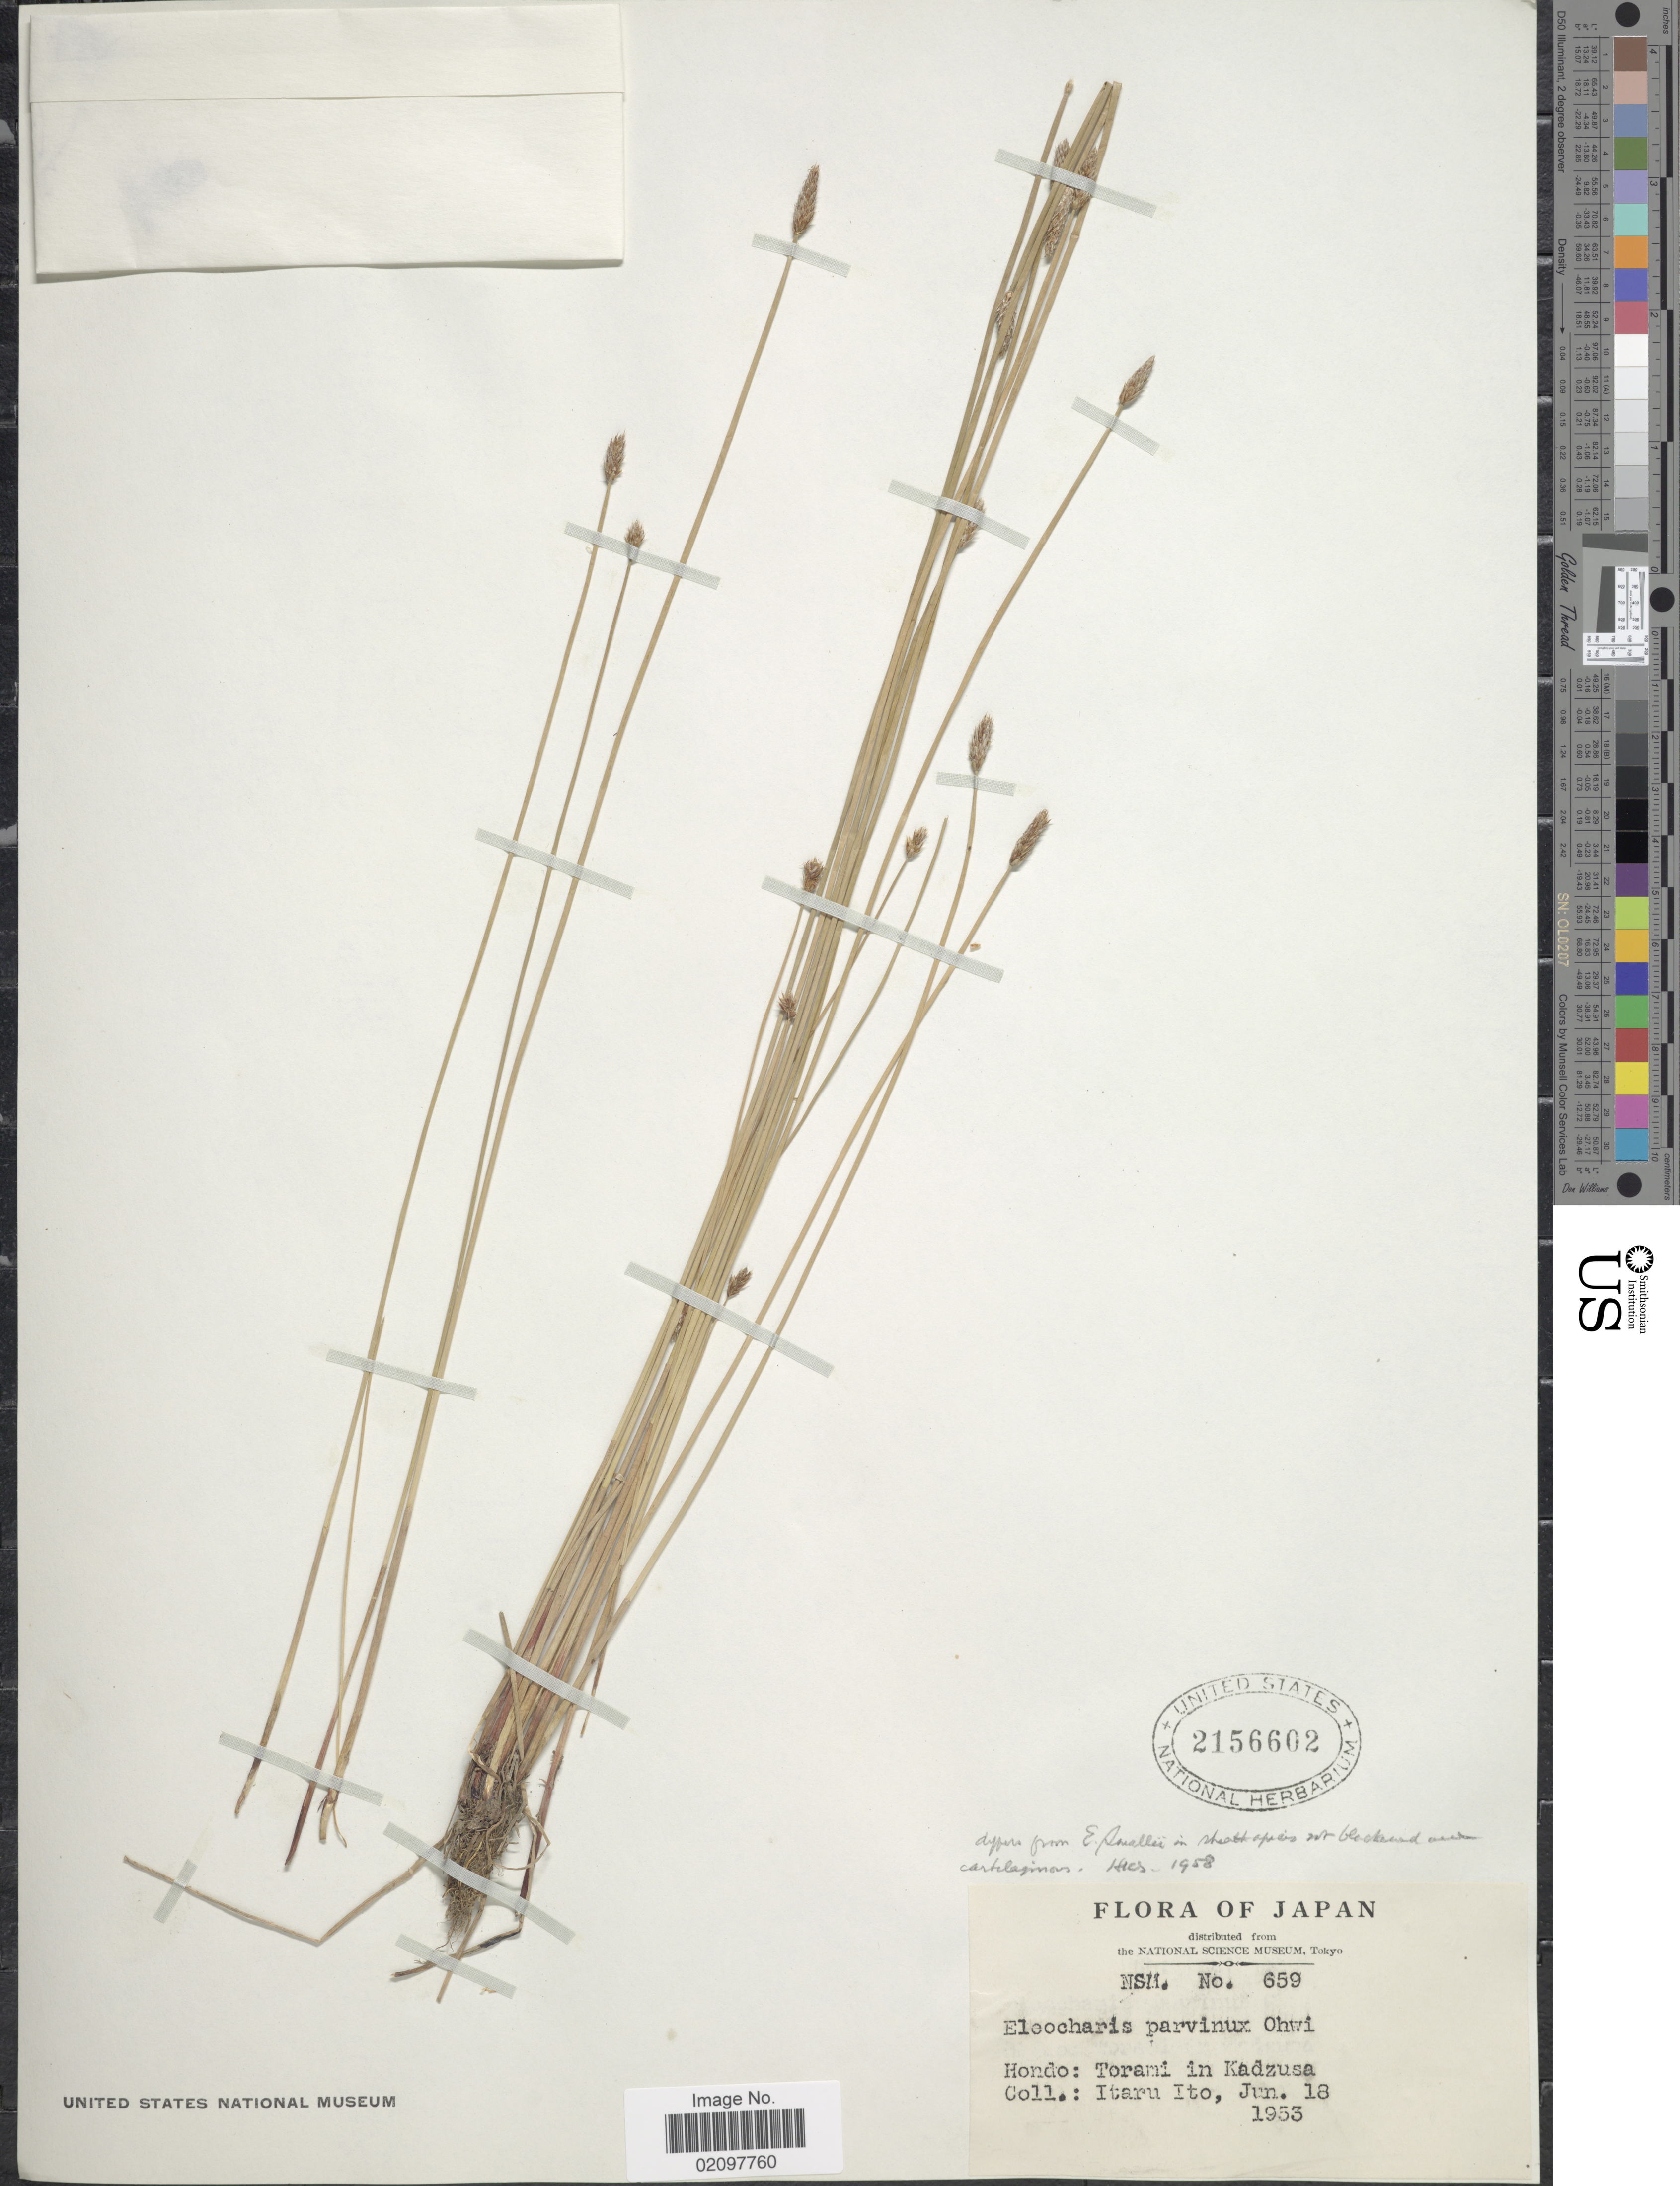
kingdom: Plantae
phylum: Tracheophyta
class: Liliopsida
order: Poales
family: Cyperaceae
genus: Eleocharis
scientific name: Eleocharis parvinux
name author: Ohwi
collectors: I. Ito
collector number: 659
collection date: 1953-06-18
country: Japan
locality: Hondo: Torani in Kadzusa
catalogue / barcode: US 2156602